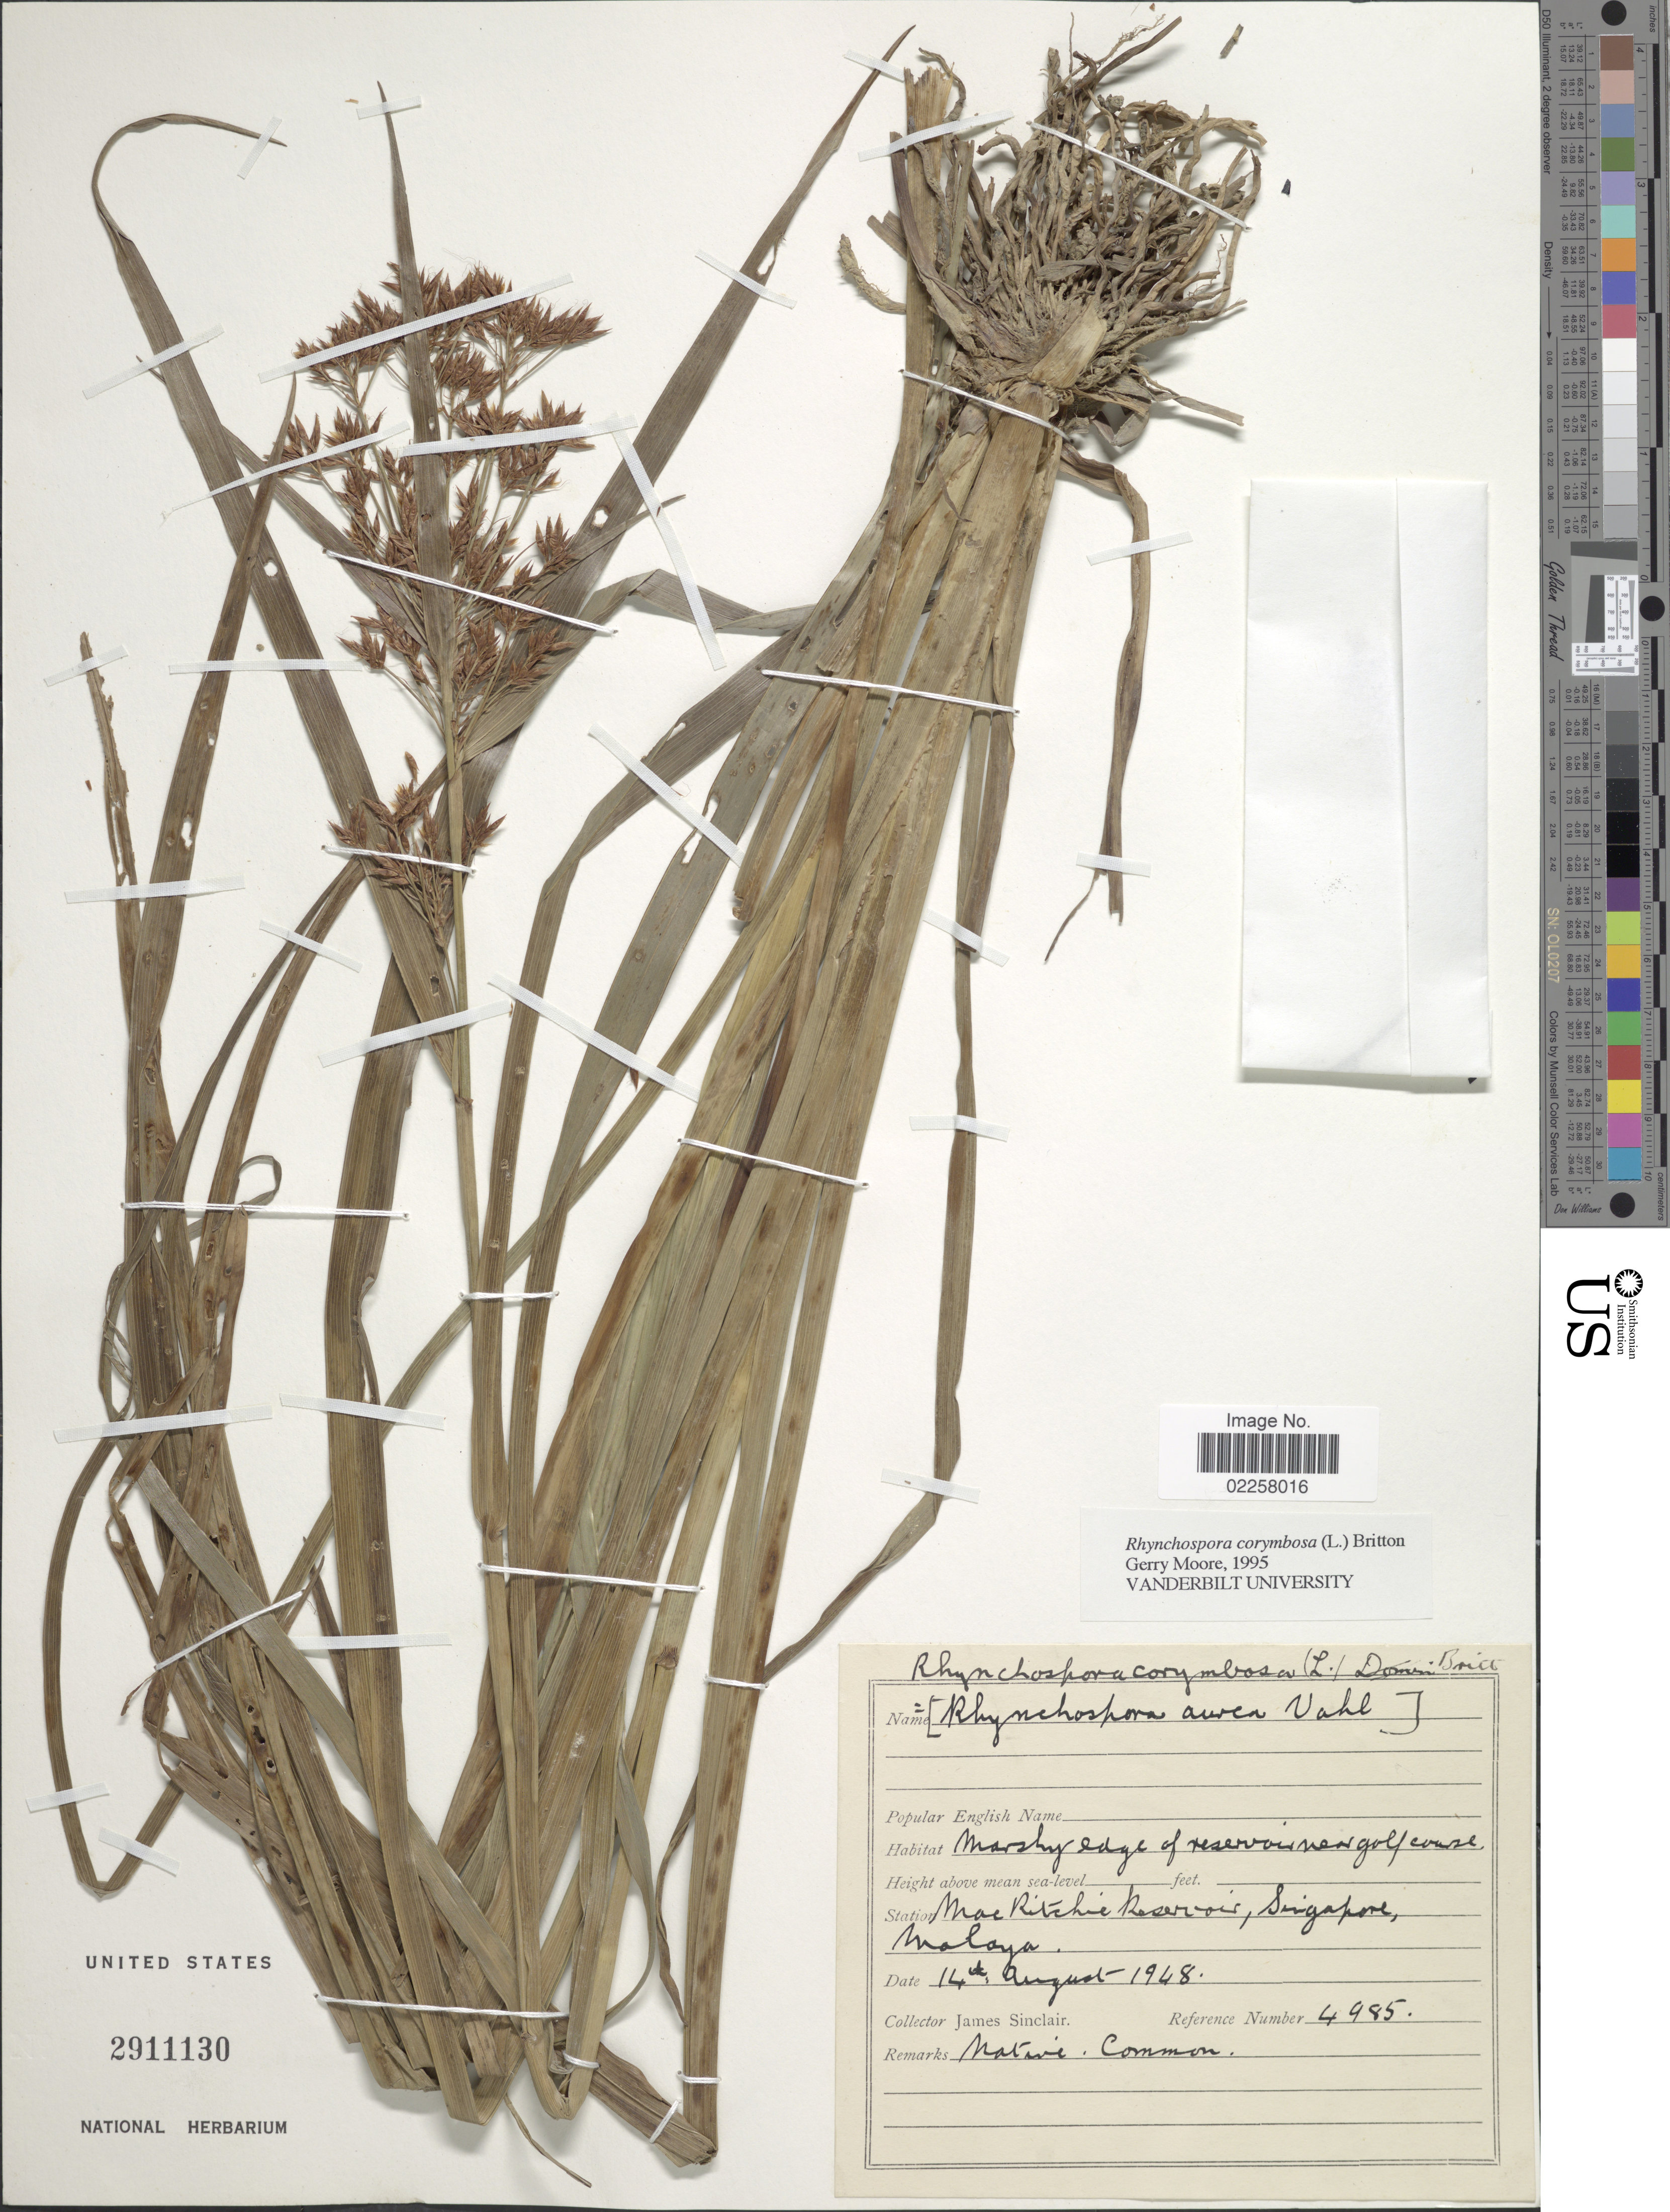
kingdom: Plantae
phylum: Tracheophyta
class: Liliopsida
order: Poales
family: Cyperaceae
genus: Rhynchospora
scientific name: Rhynchospora corymbosa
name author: (L.) Britton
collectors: J. Sinclair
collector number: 4985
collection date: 1948-08-14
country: Singapore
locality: Mae Ritchie Reservoir, Singapore, Malaya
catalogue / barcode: US 2911130